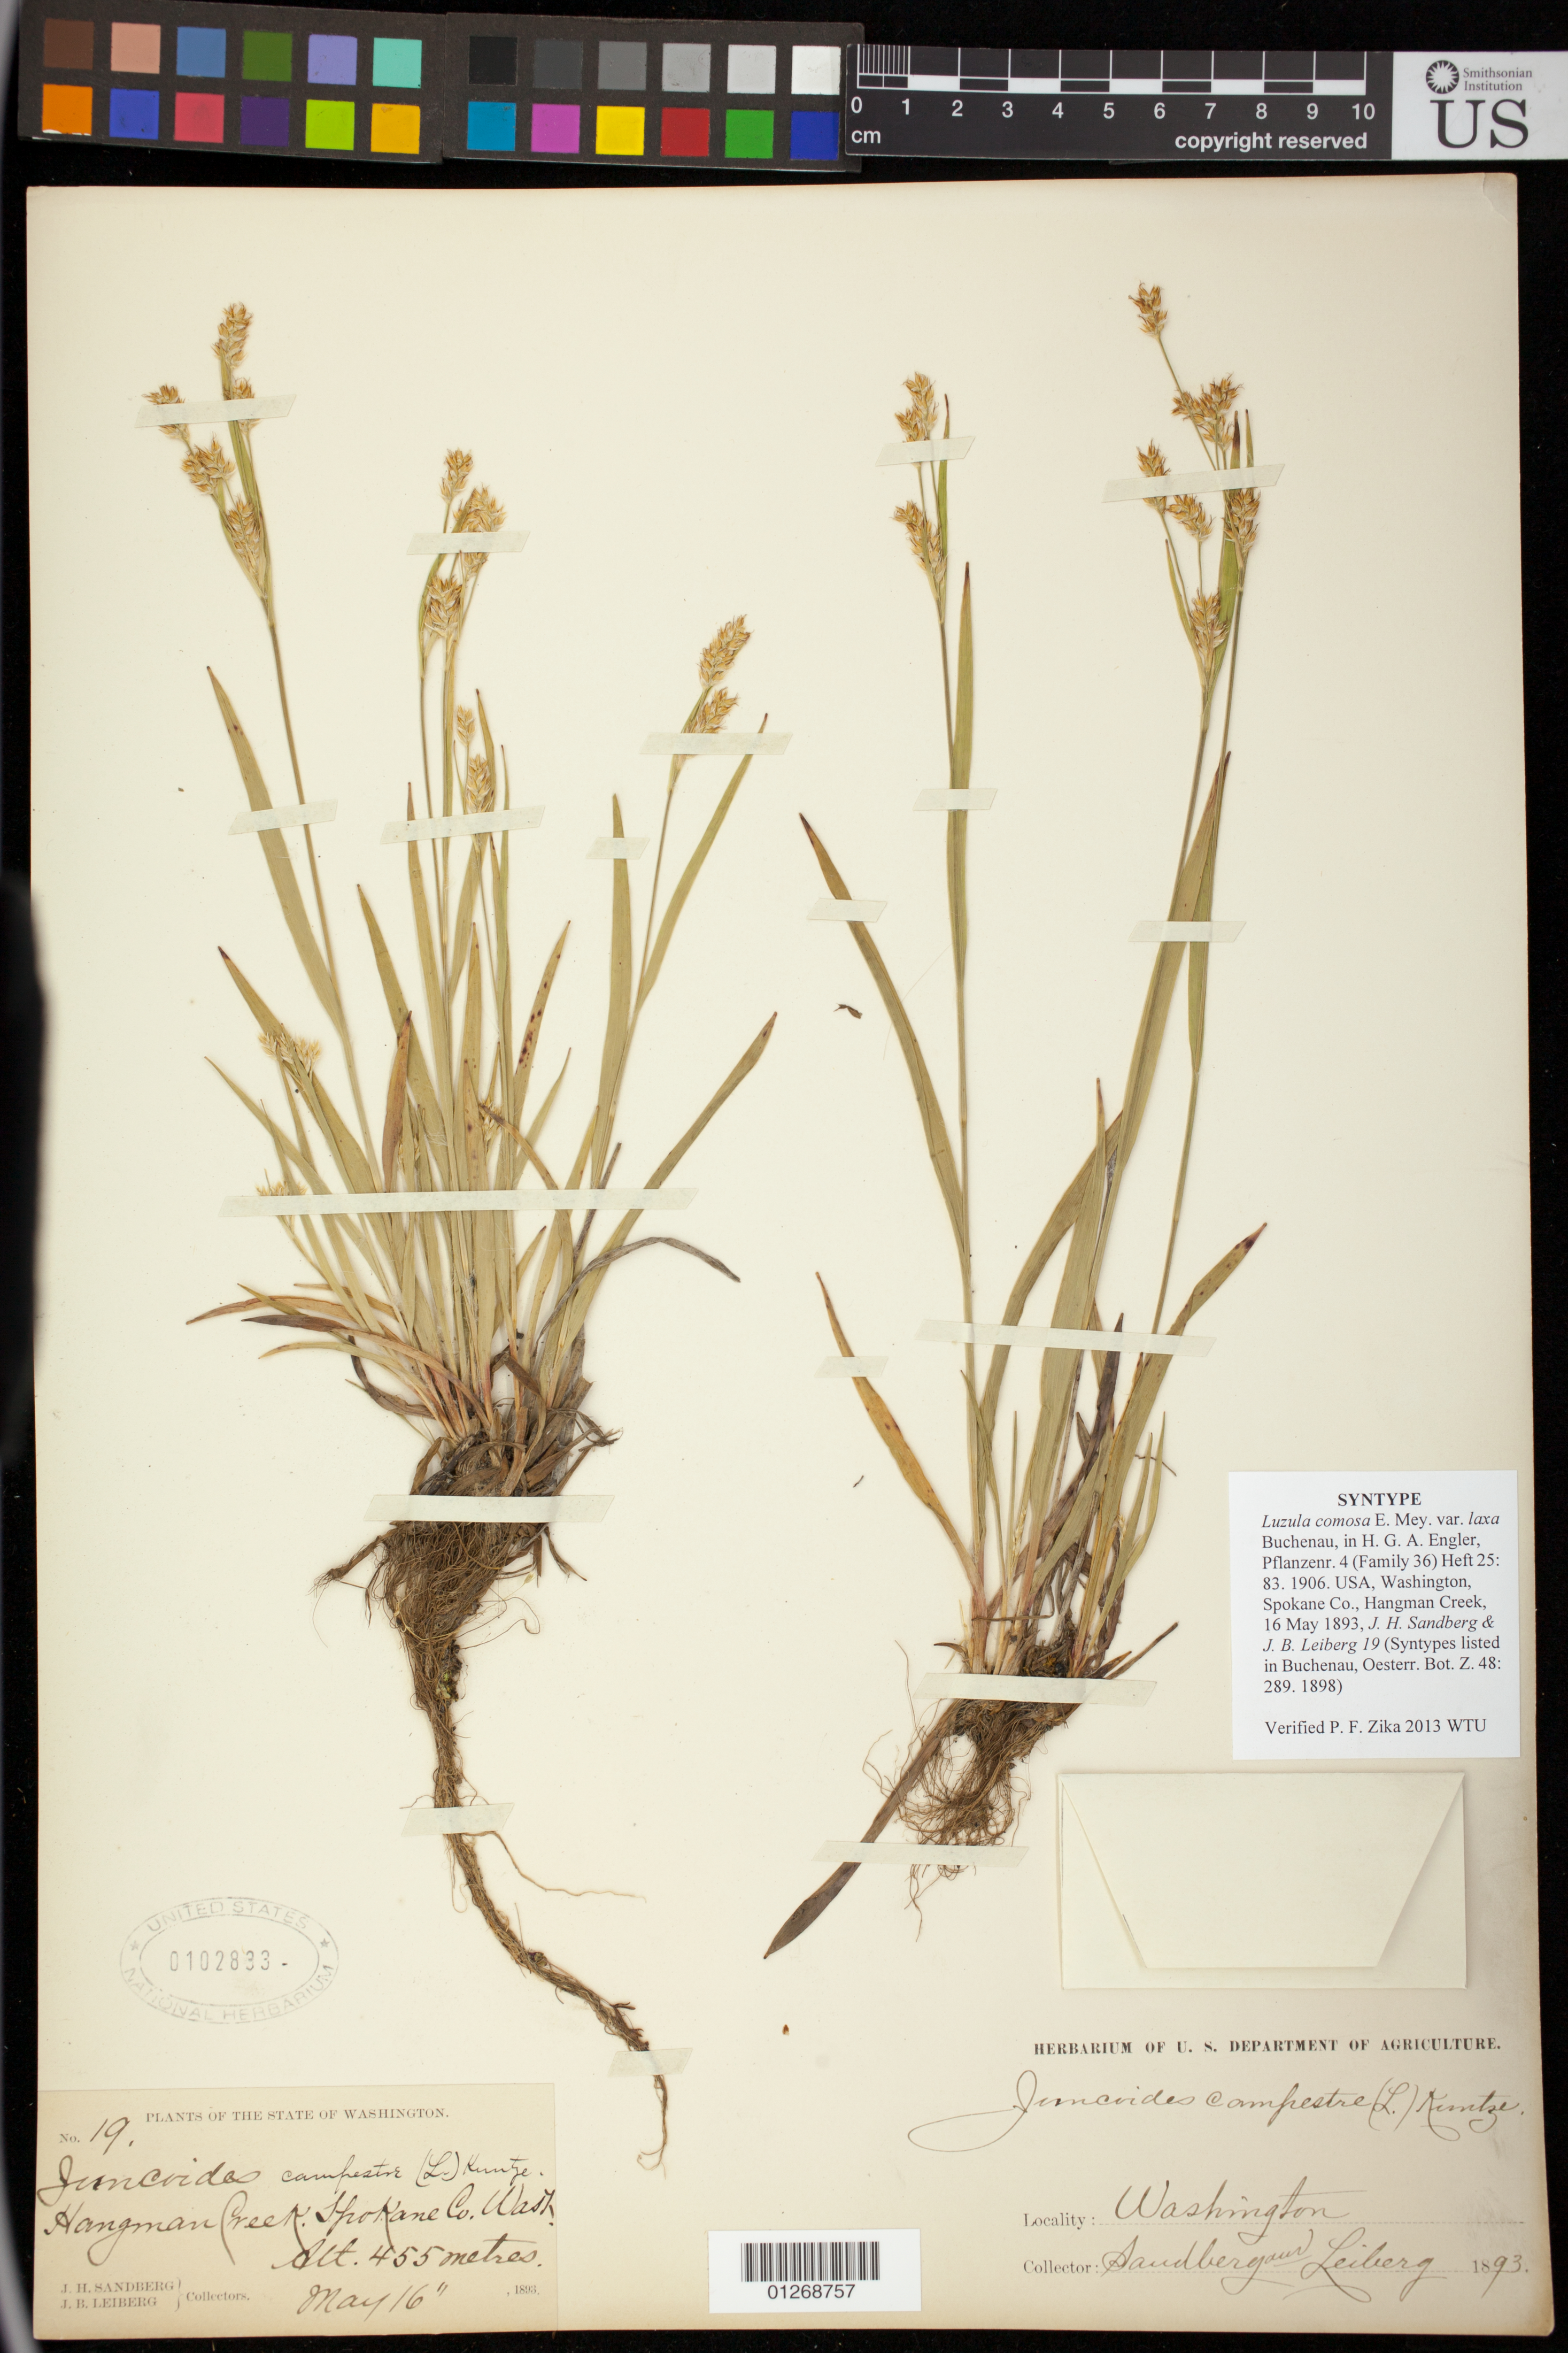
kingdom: Plantae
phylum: Tracheophyta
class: Liliopsida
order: Poales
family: Juncaceae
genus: Luzula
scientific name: Luzula comosa var. laxa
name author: Buchenau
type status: Isosyntype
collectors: J. H. Sandberg & J. Leiberg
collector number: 19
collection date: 1893-05-16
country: United States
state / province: Washington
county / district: Spokane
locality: Hangman Creek, Spokane Co.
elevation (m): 455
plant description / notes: No collections cited in protologue; for discussion of typification see Zika 2015, Phytotaxa 192(4): 217.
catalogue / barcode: US 102833